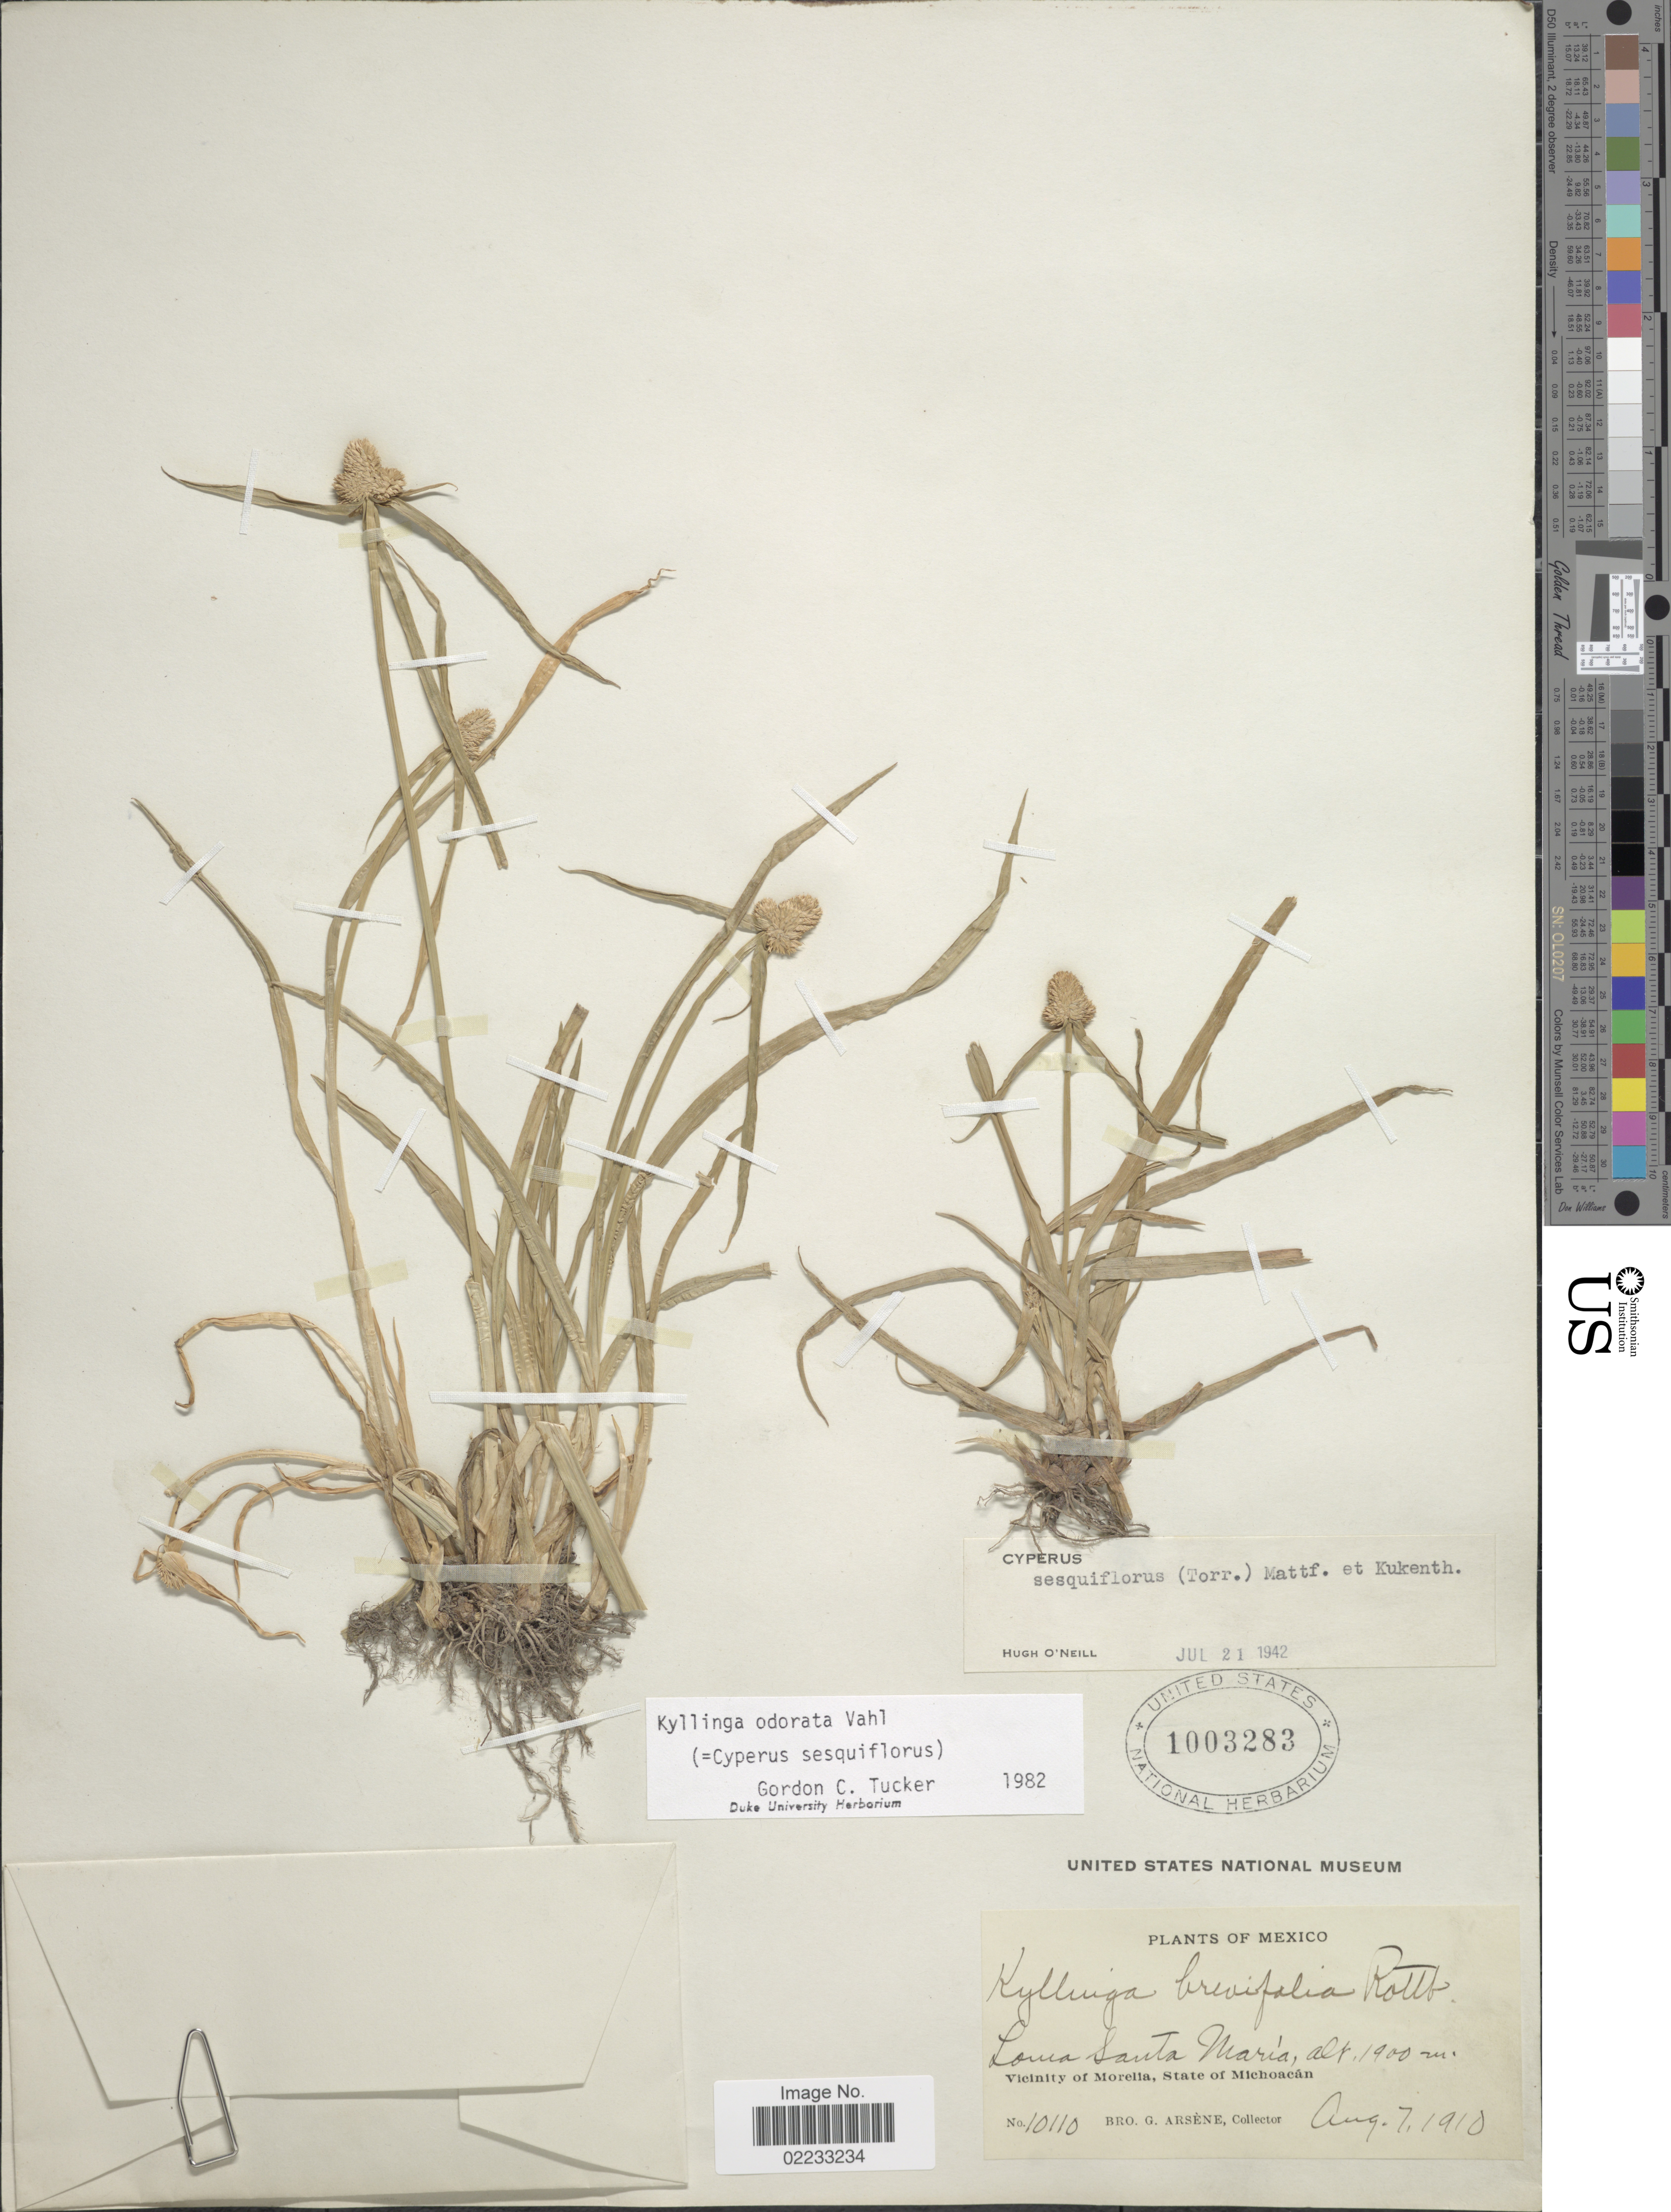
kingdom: Plantae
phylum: Tracheophyta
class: Liliopsida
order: Poales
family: Cyperaceae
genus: Cyperus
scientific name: Cyperus sesquiflorus subsp. sesquiflorus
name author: (Torr.) Mattf. & Kük.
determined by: Strong, M. T., (US), Smithsonian Institution - National Museum of Natural History (UNITED STATES)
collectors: Bro. G. Arsène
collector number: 10110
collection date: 1910-08-07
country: Mexico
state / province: Michoacán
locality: Loma Santa Maria, Vicinity of Morelia.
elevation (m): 1900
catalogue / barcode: US 1003283